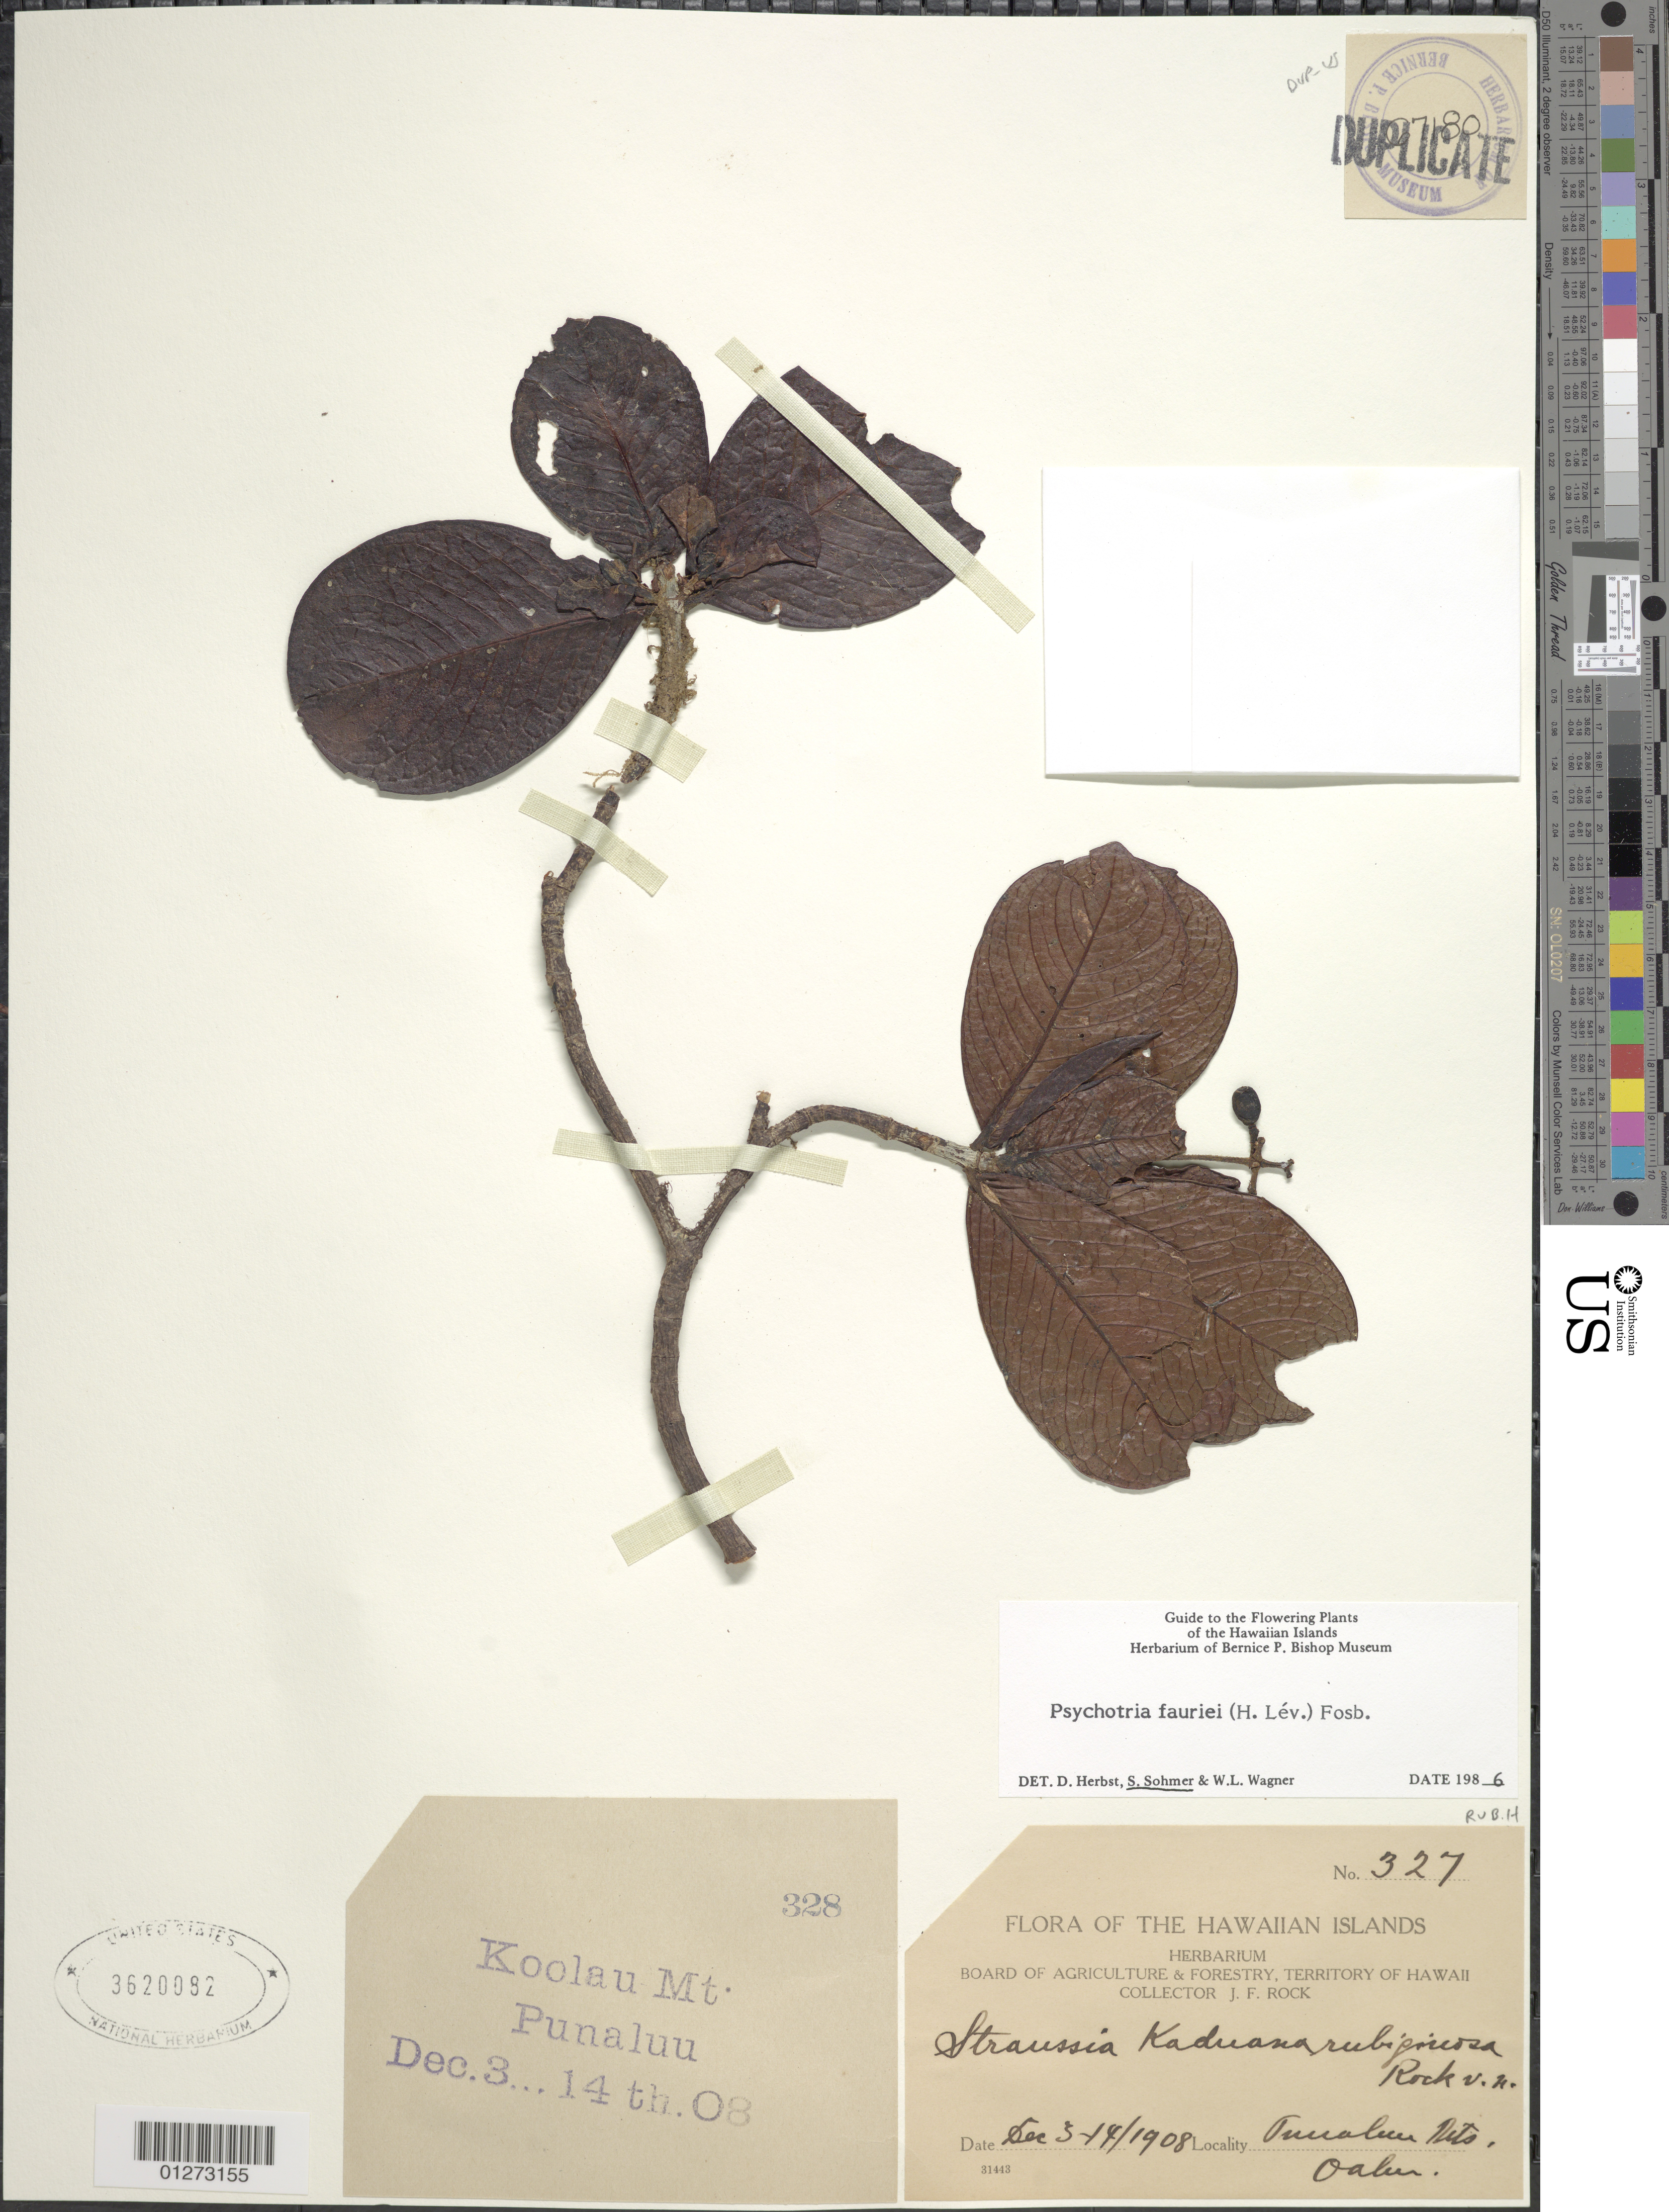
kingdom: Plantae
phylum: Tracheophyta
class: Magnoliopsida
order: Gentianales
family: Rubiaceae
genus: Psychotria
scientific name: Psychotria fauriei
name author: (H. Lév.) Fosberg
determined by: Wagner, W. L.; Herbst, D. R.; Sohmer, S. H.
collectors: J. F. Rock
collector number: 327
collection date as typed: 3 Dec 1908 to 14 Dec 1908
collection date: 1908-12-03/1908-12-14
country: United States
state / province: Hawaii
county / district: Honolulu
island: Oahu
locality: Punaluu.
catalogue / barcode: US 3620082